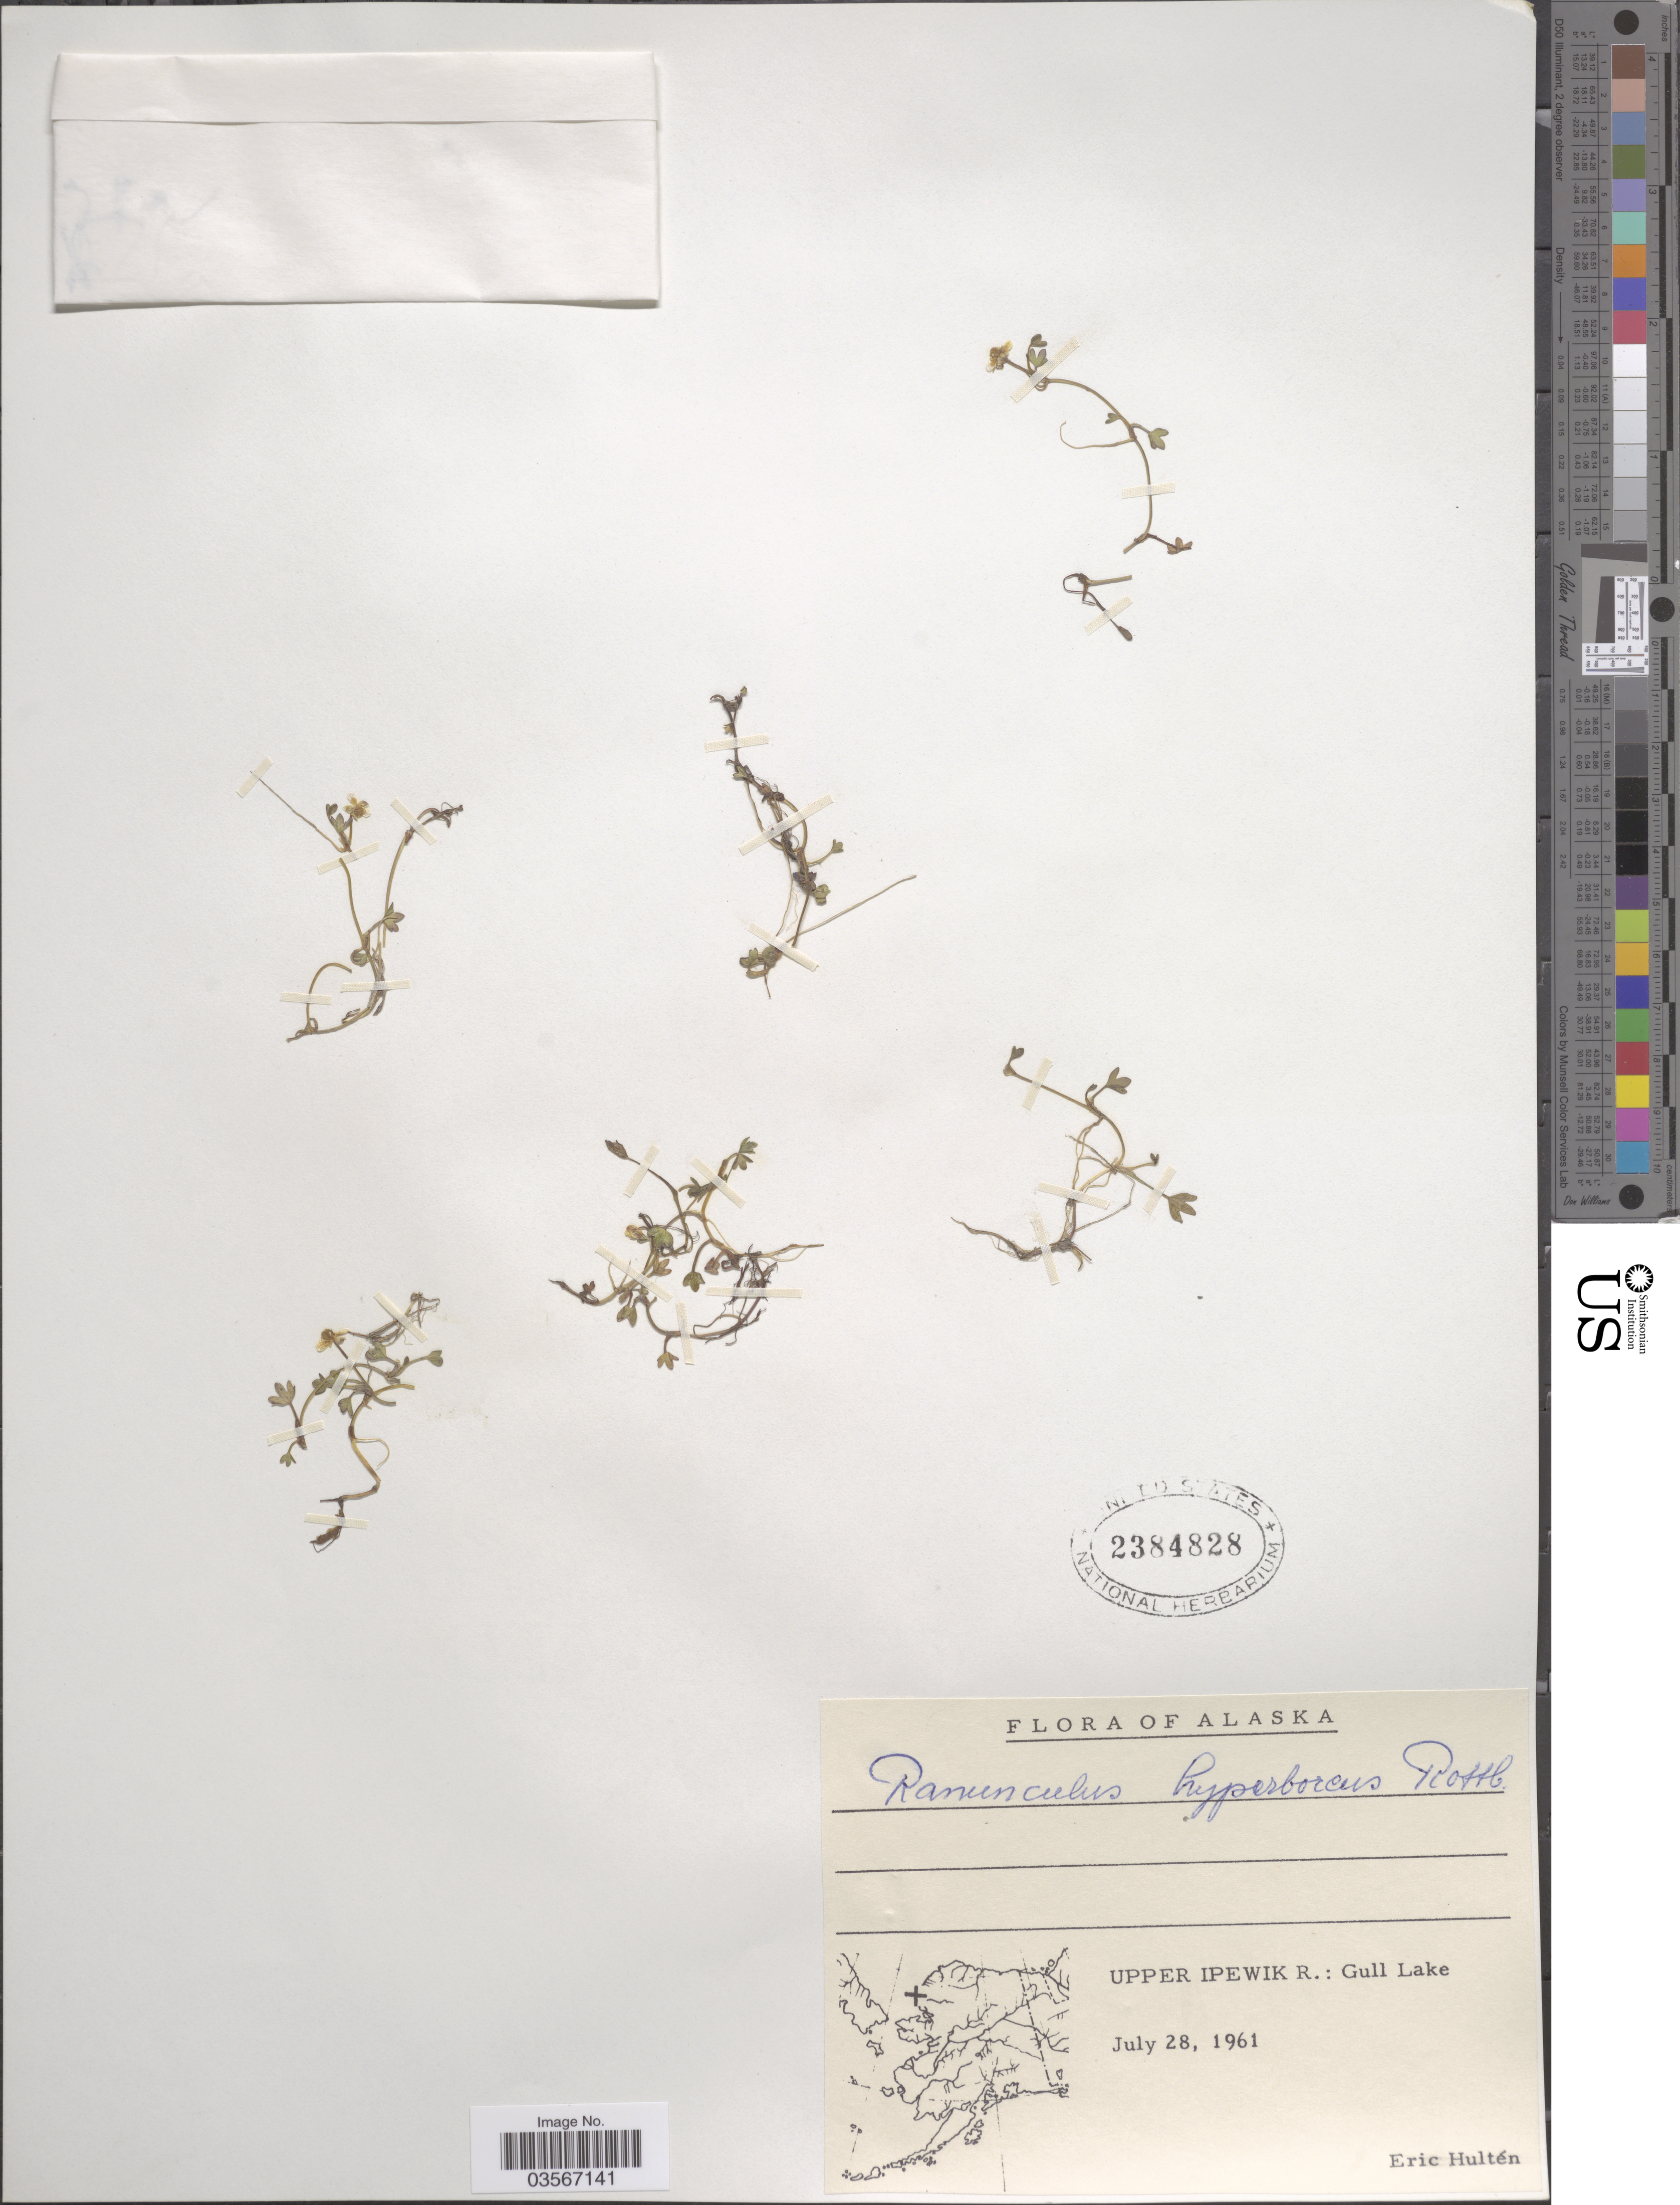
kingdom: Plantae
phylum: Tracheophyta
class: Magnoliopsida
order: Ranunculales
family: Ranunculaceae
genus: Ranunculus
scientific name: Ranunculus hyperboreus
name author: Rottb.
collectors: E. G. Hultén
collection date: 1961-07-28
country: United States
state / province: Alaska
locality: Upper Ipewik R.: Gull Lake.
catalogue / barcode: US 2384828